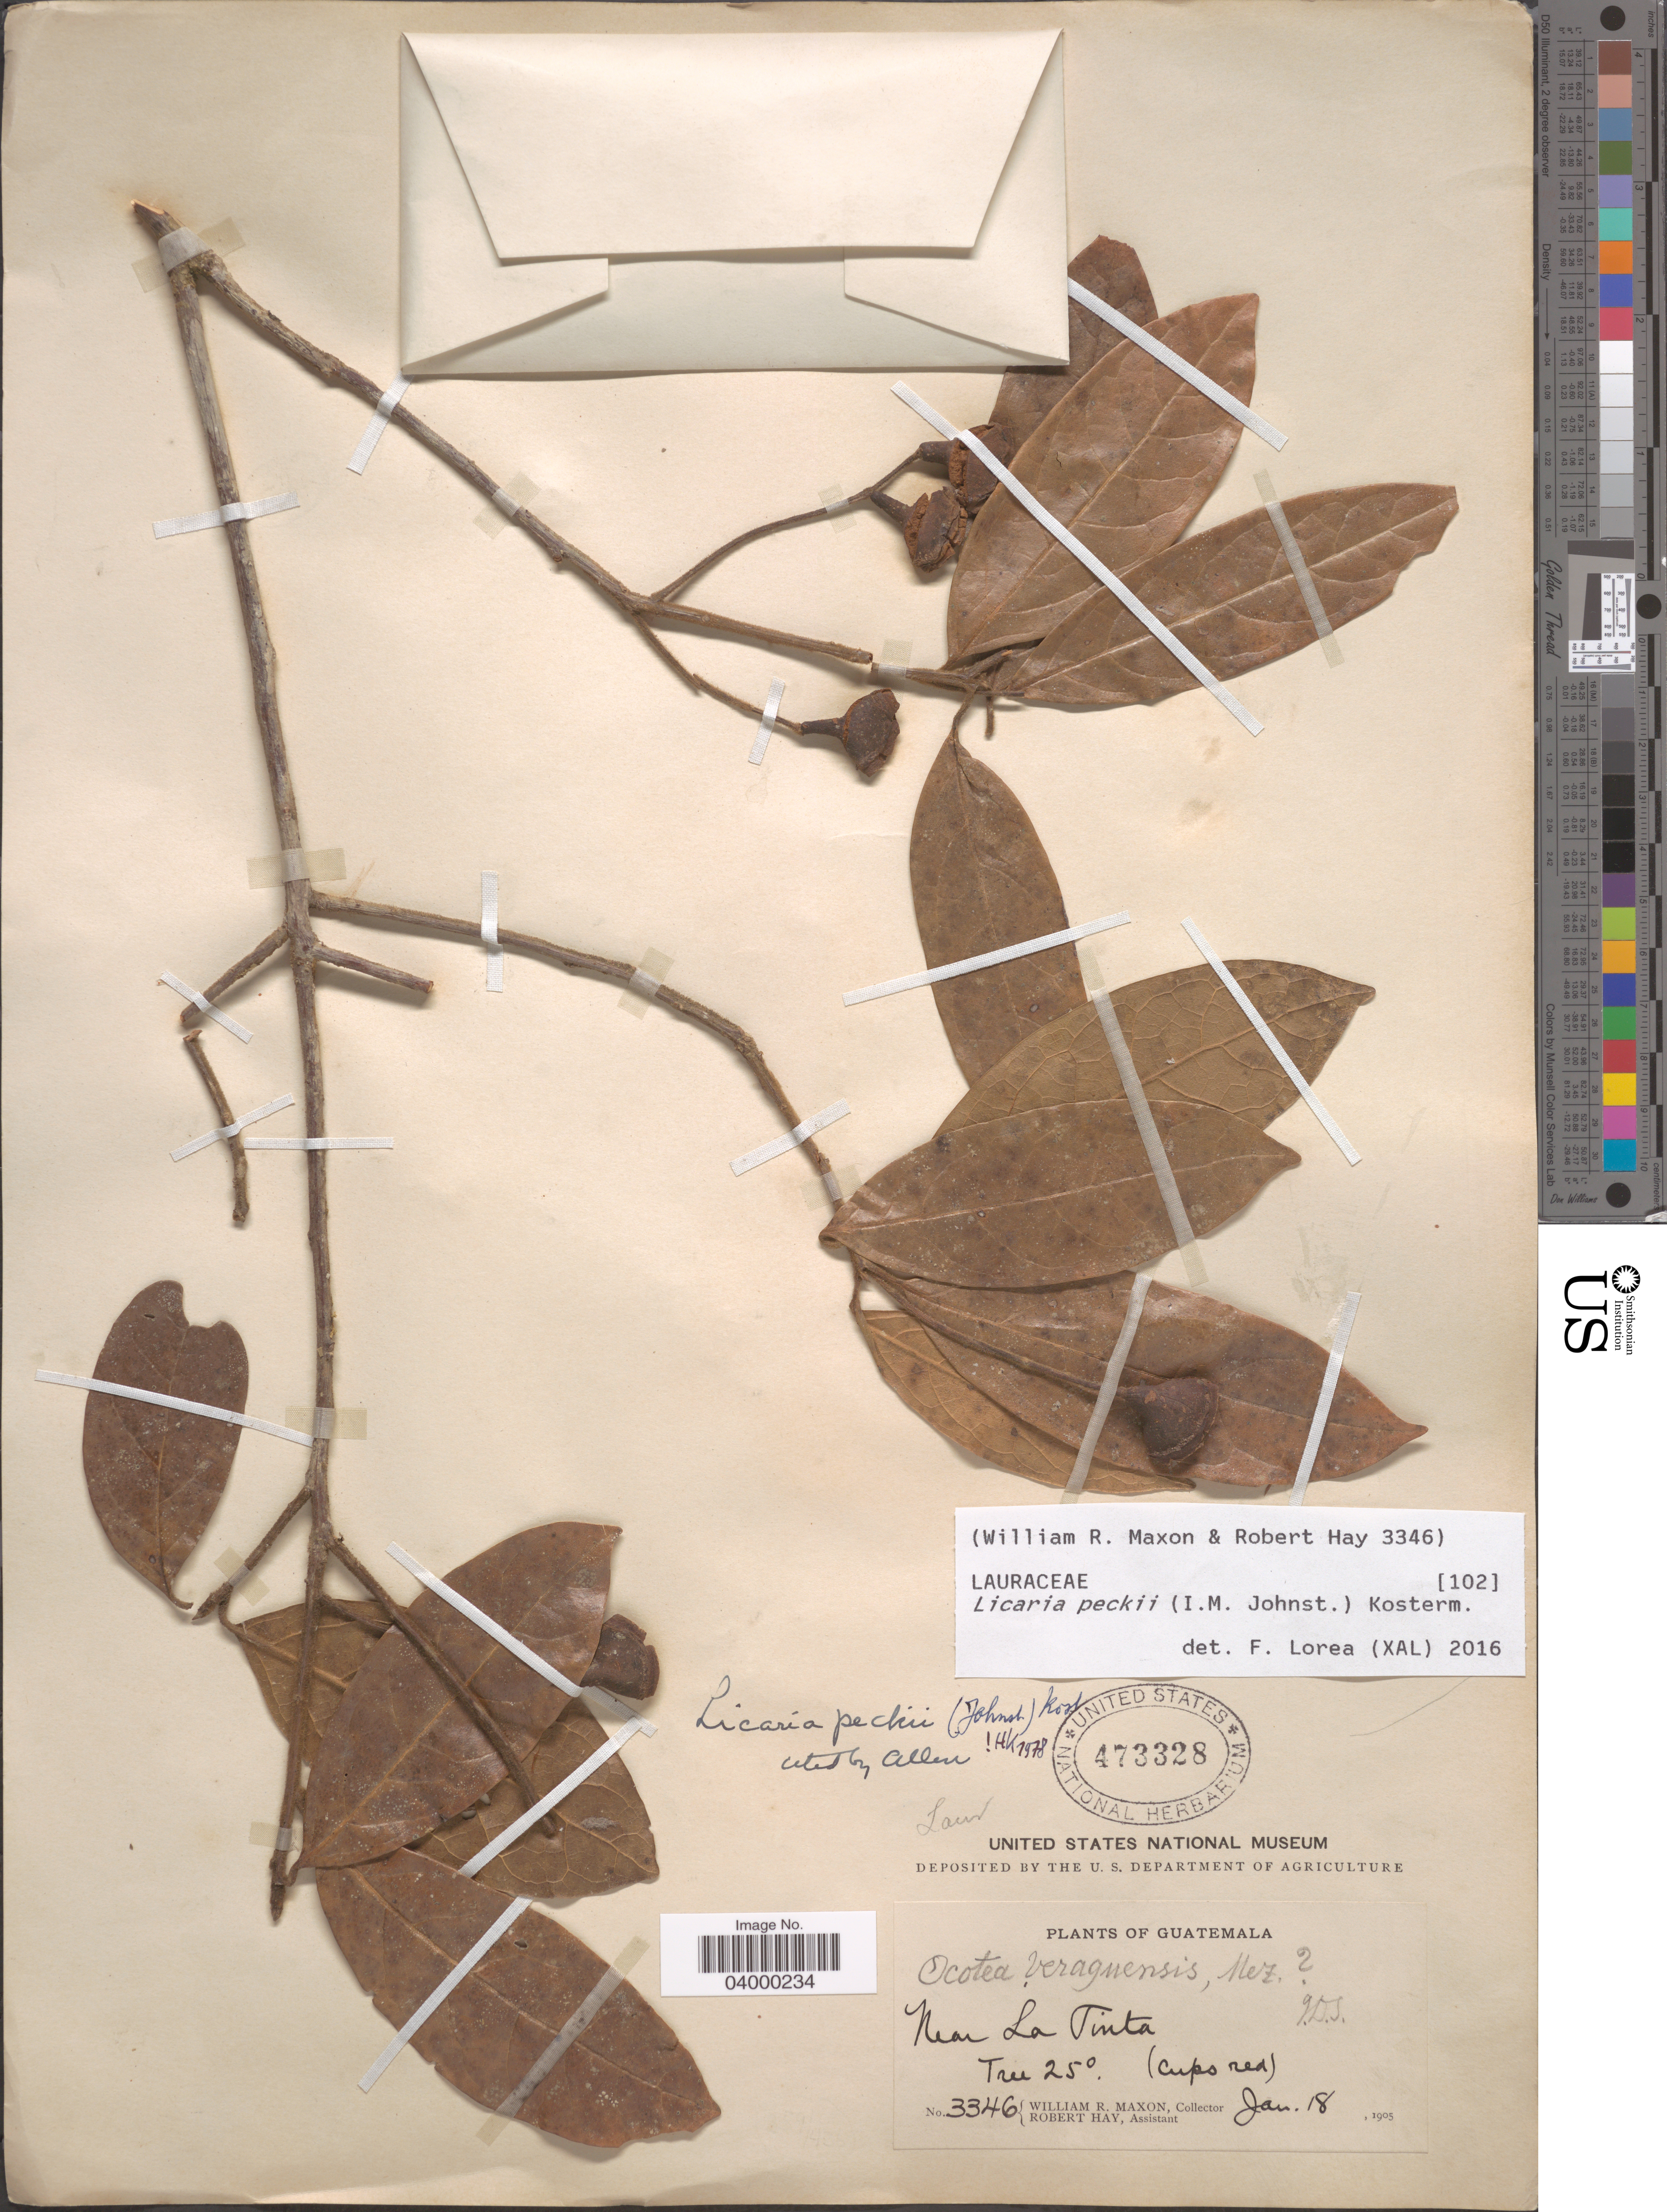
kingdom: Plantae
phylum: Tracheophyta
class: Magnoliopsida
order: Laurales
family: Lauraceae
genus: Licaria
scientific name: Licaria peckii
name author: (I.M. Johnst.) Kosterm.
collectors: W. R. Maxon & R. Hay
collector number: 3346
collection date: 1905-01-18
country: Guatemala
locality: Near La Tinta.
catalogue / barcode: US 473328